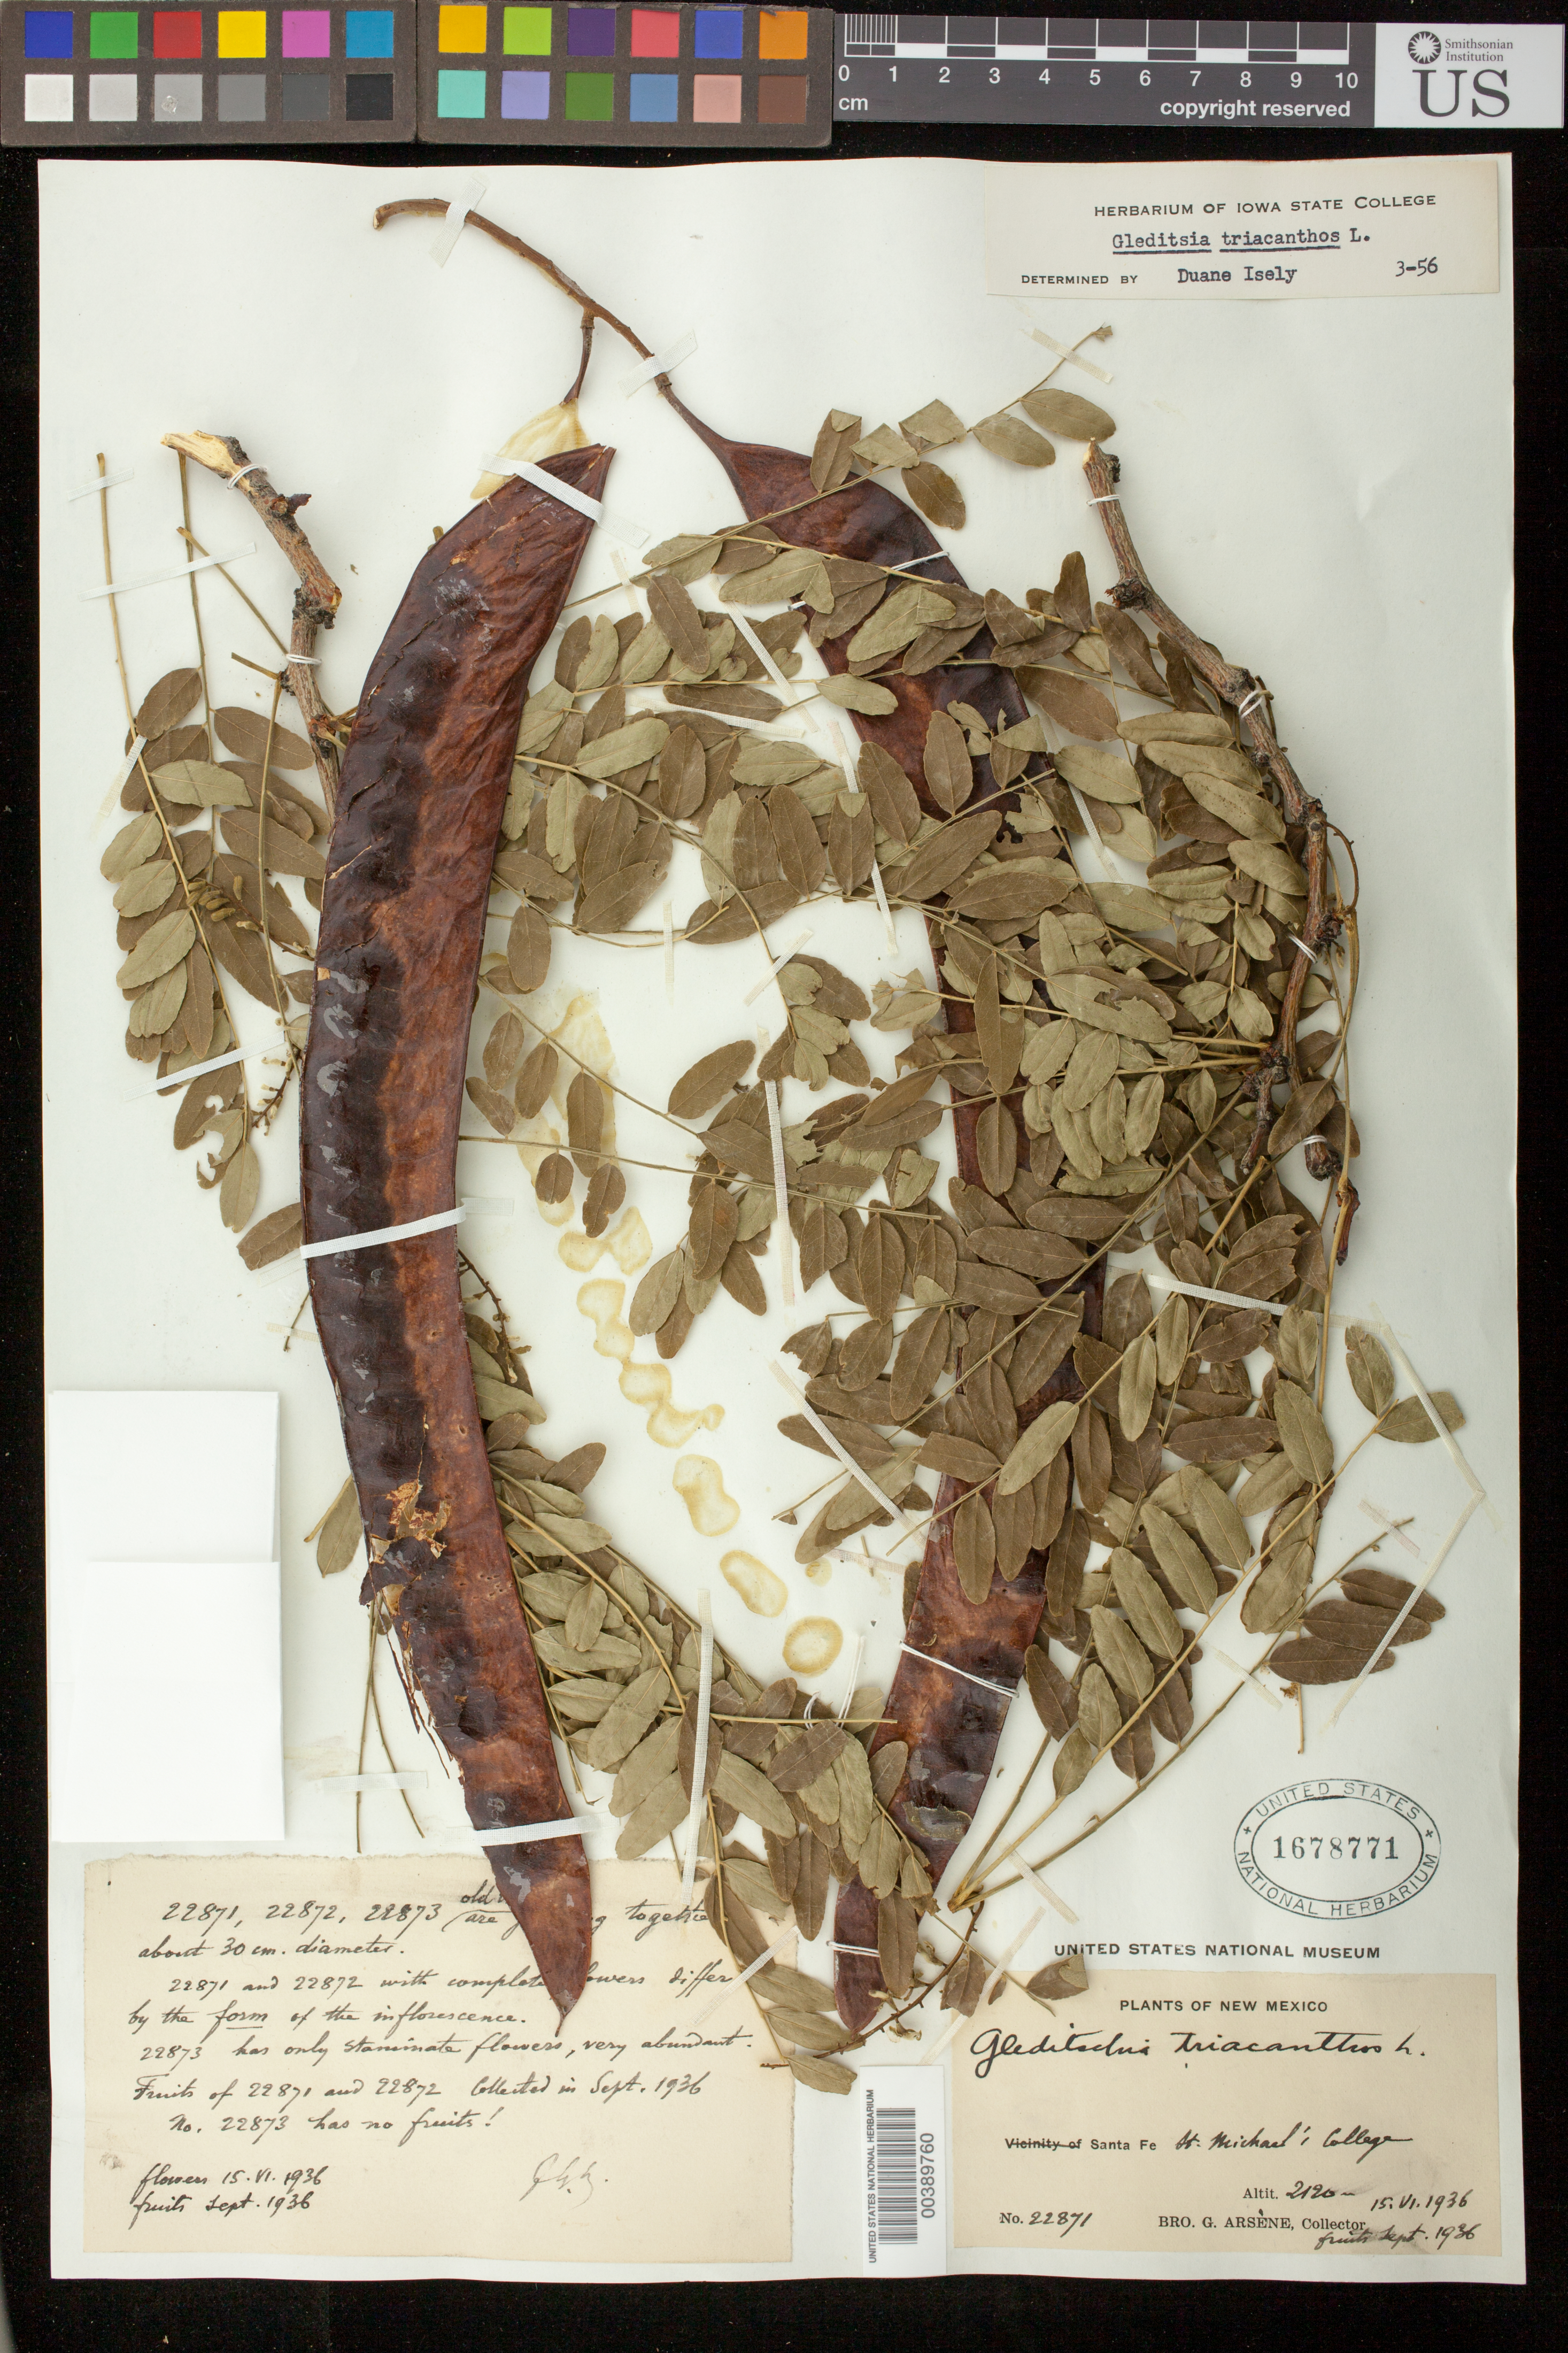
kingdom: Plantae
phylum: Tracheophyta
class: Magnoliopsida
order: Fabales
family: Fabaceae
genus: Gleditsia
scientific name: Gleditsia triacanthos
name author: L.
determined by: Isley, Duane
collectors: Bro. G. Arsène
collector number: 22871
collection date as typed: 15 Jun 1936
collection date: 1936-06-15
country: United States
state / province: New Mexico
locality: Santa fe; st. michael: college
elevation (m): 2120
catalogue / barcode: US 1678771